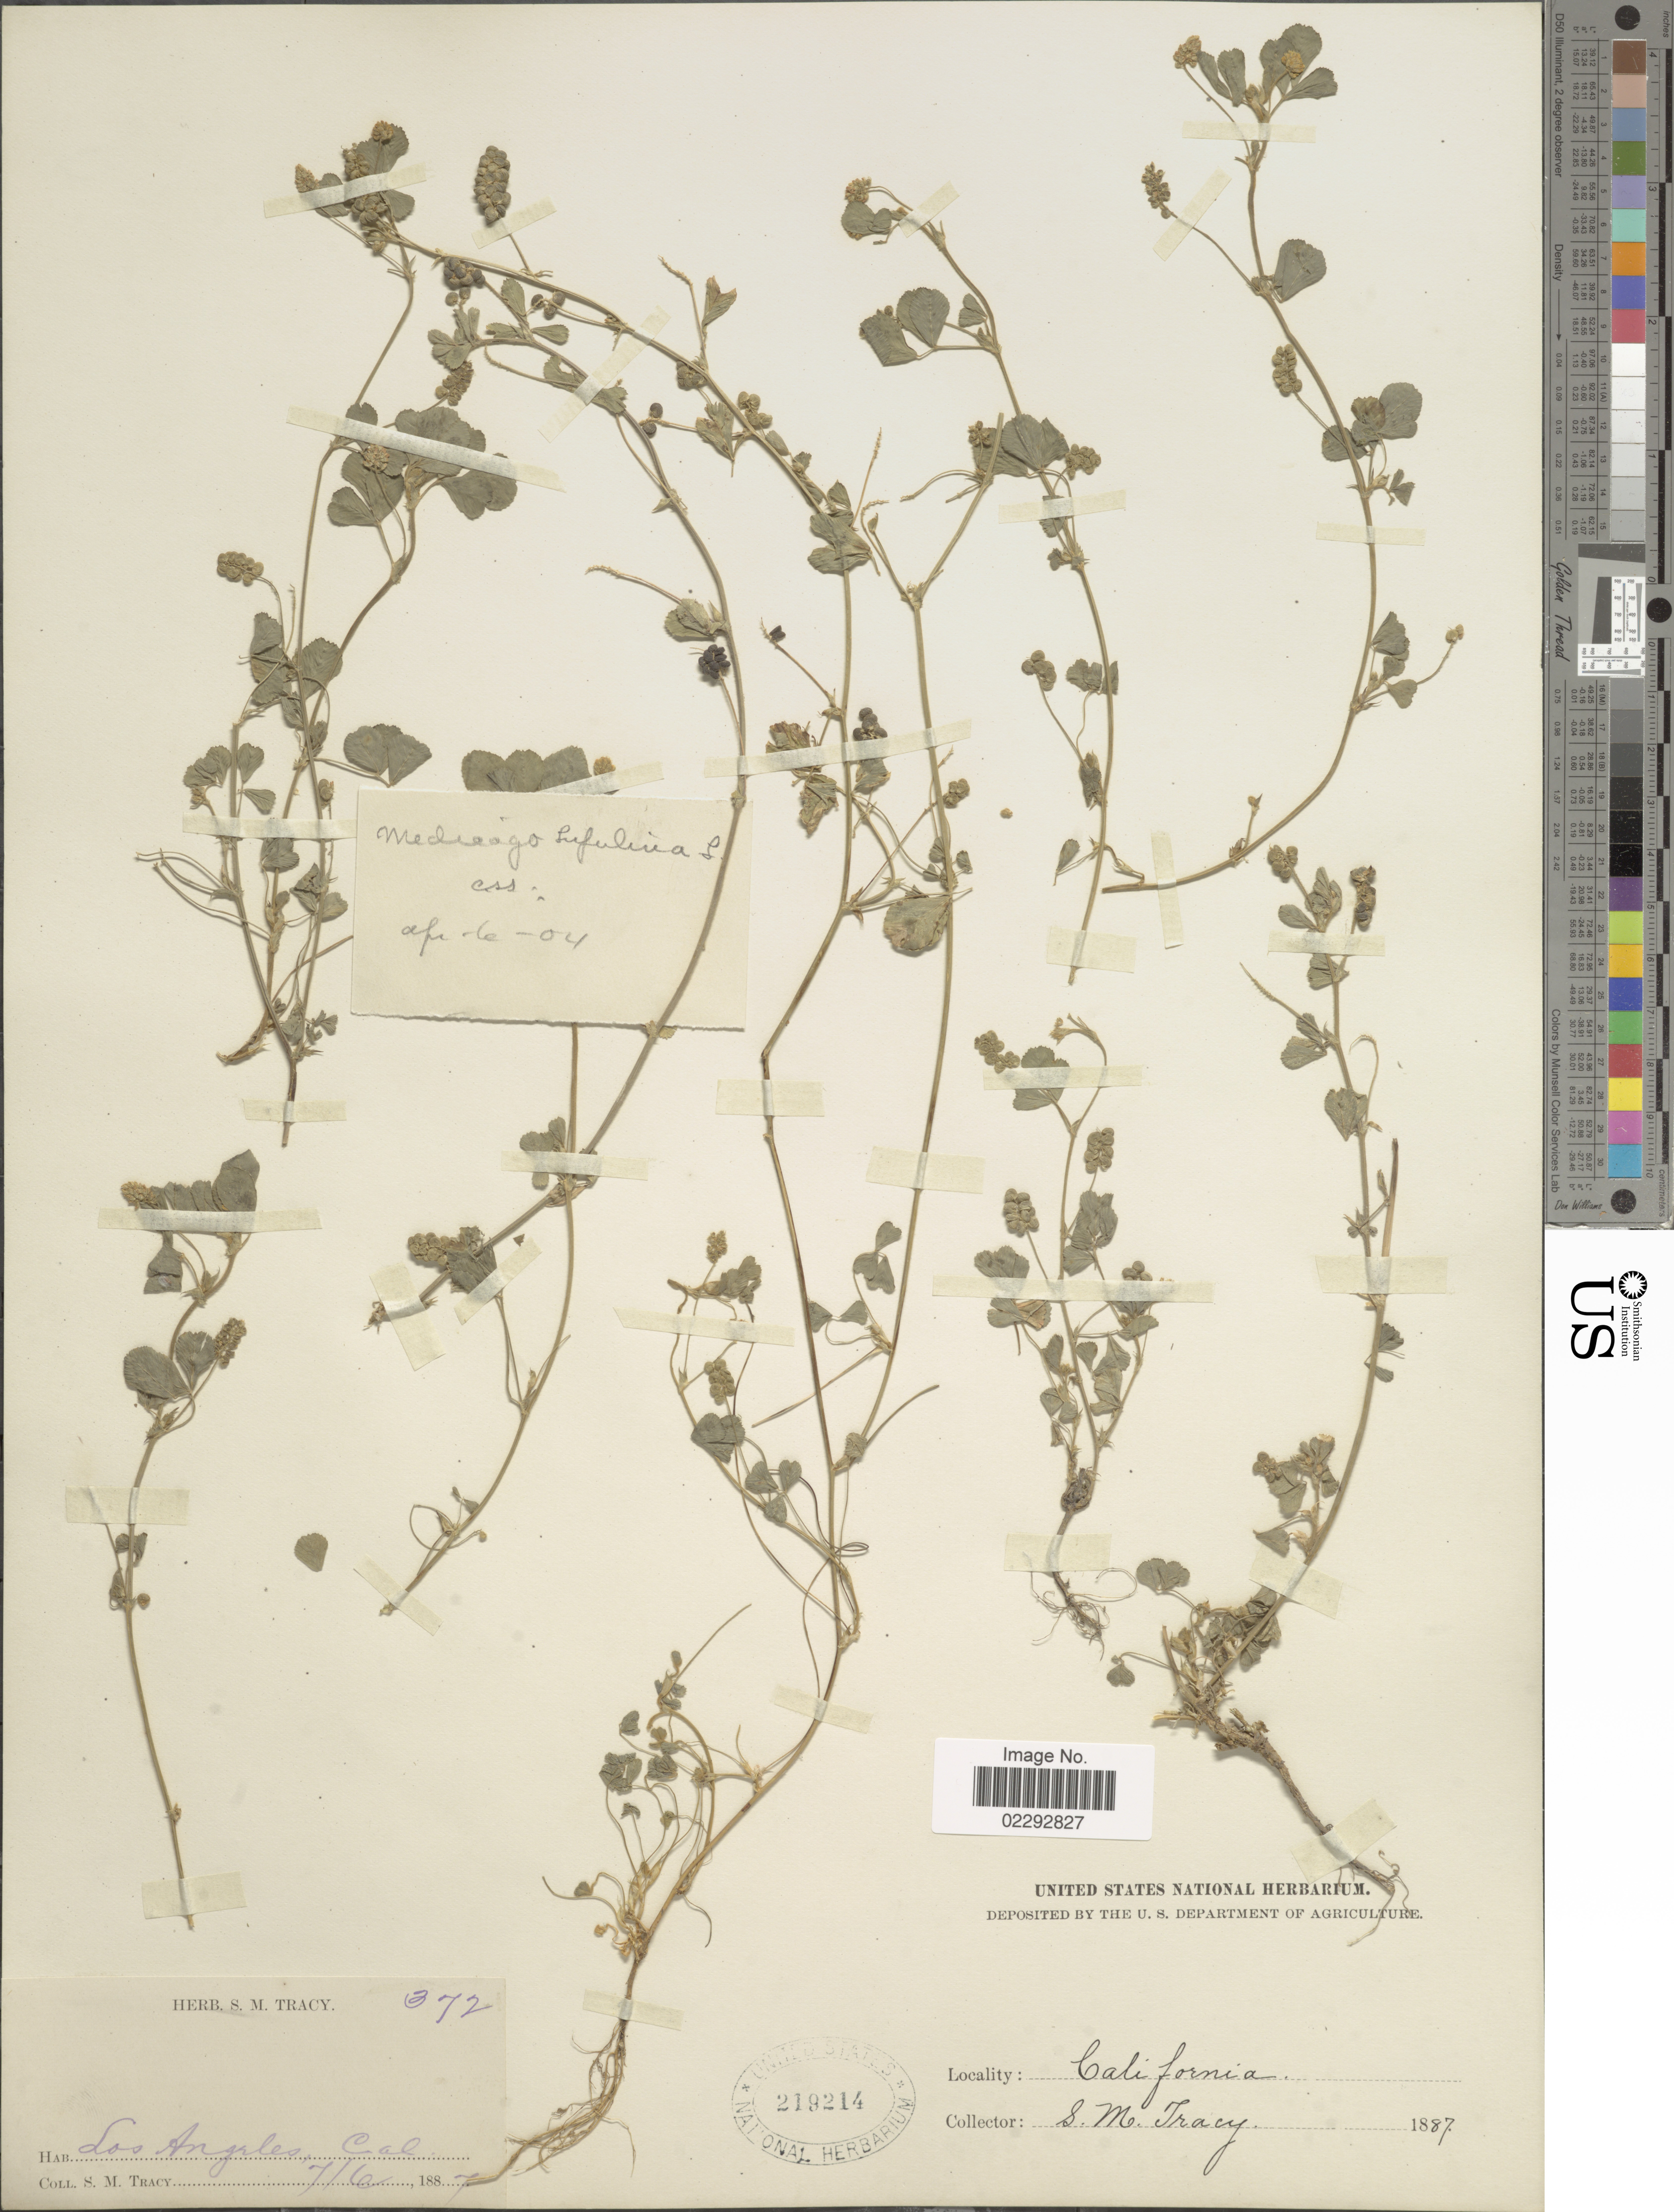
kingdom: Plantae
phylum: Tracheophyta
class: Magnoliopsida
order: Fabales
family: Fabaceae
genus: Medicago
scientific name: Medicago lupulina var. lupulina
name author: L.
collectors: S. M. Tracy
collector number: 372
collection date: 1887-06-07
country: United States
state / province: California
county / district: Los Angeles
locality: California.Los Angeles.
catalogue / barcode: US 219214